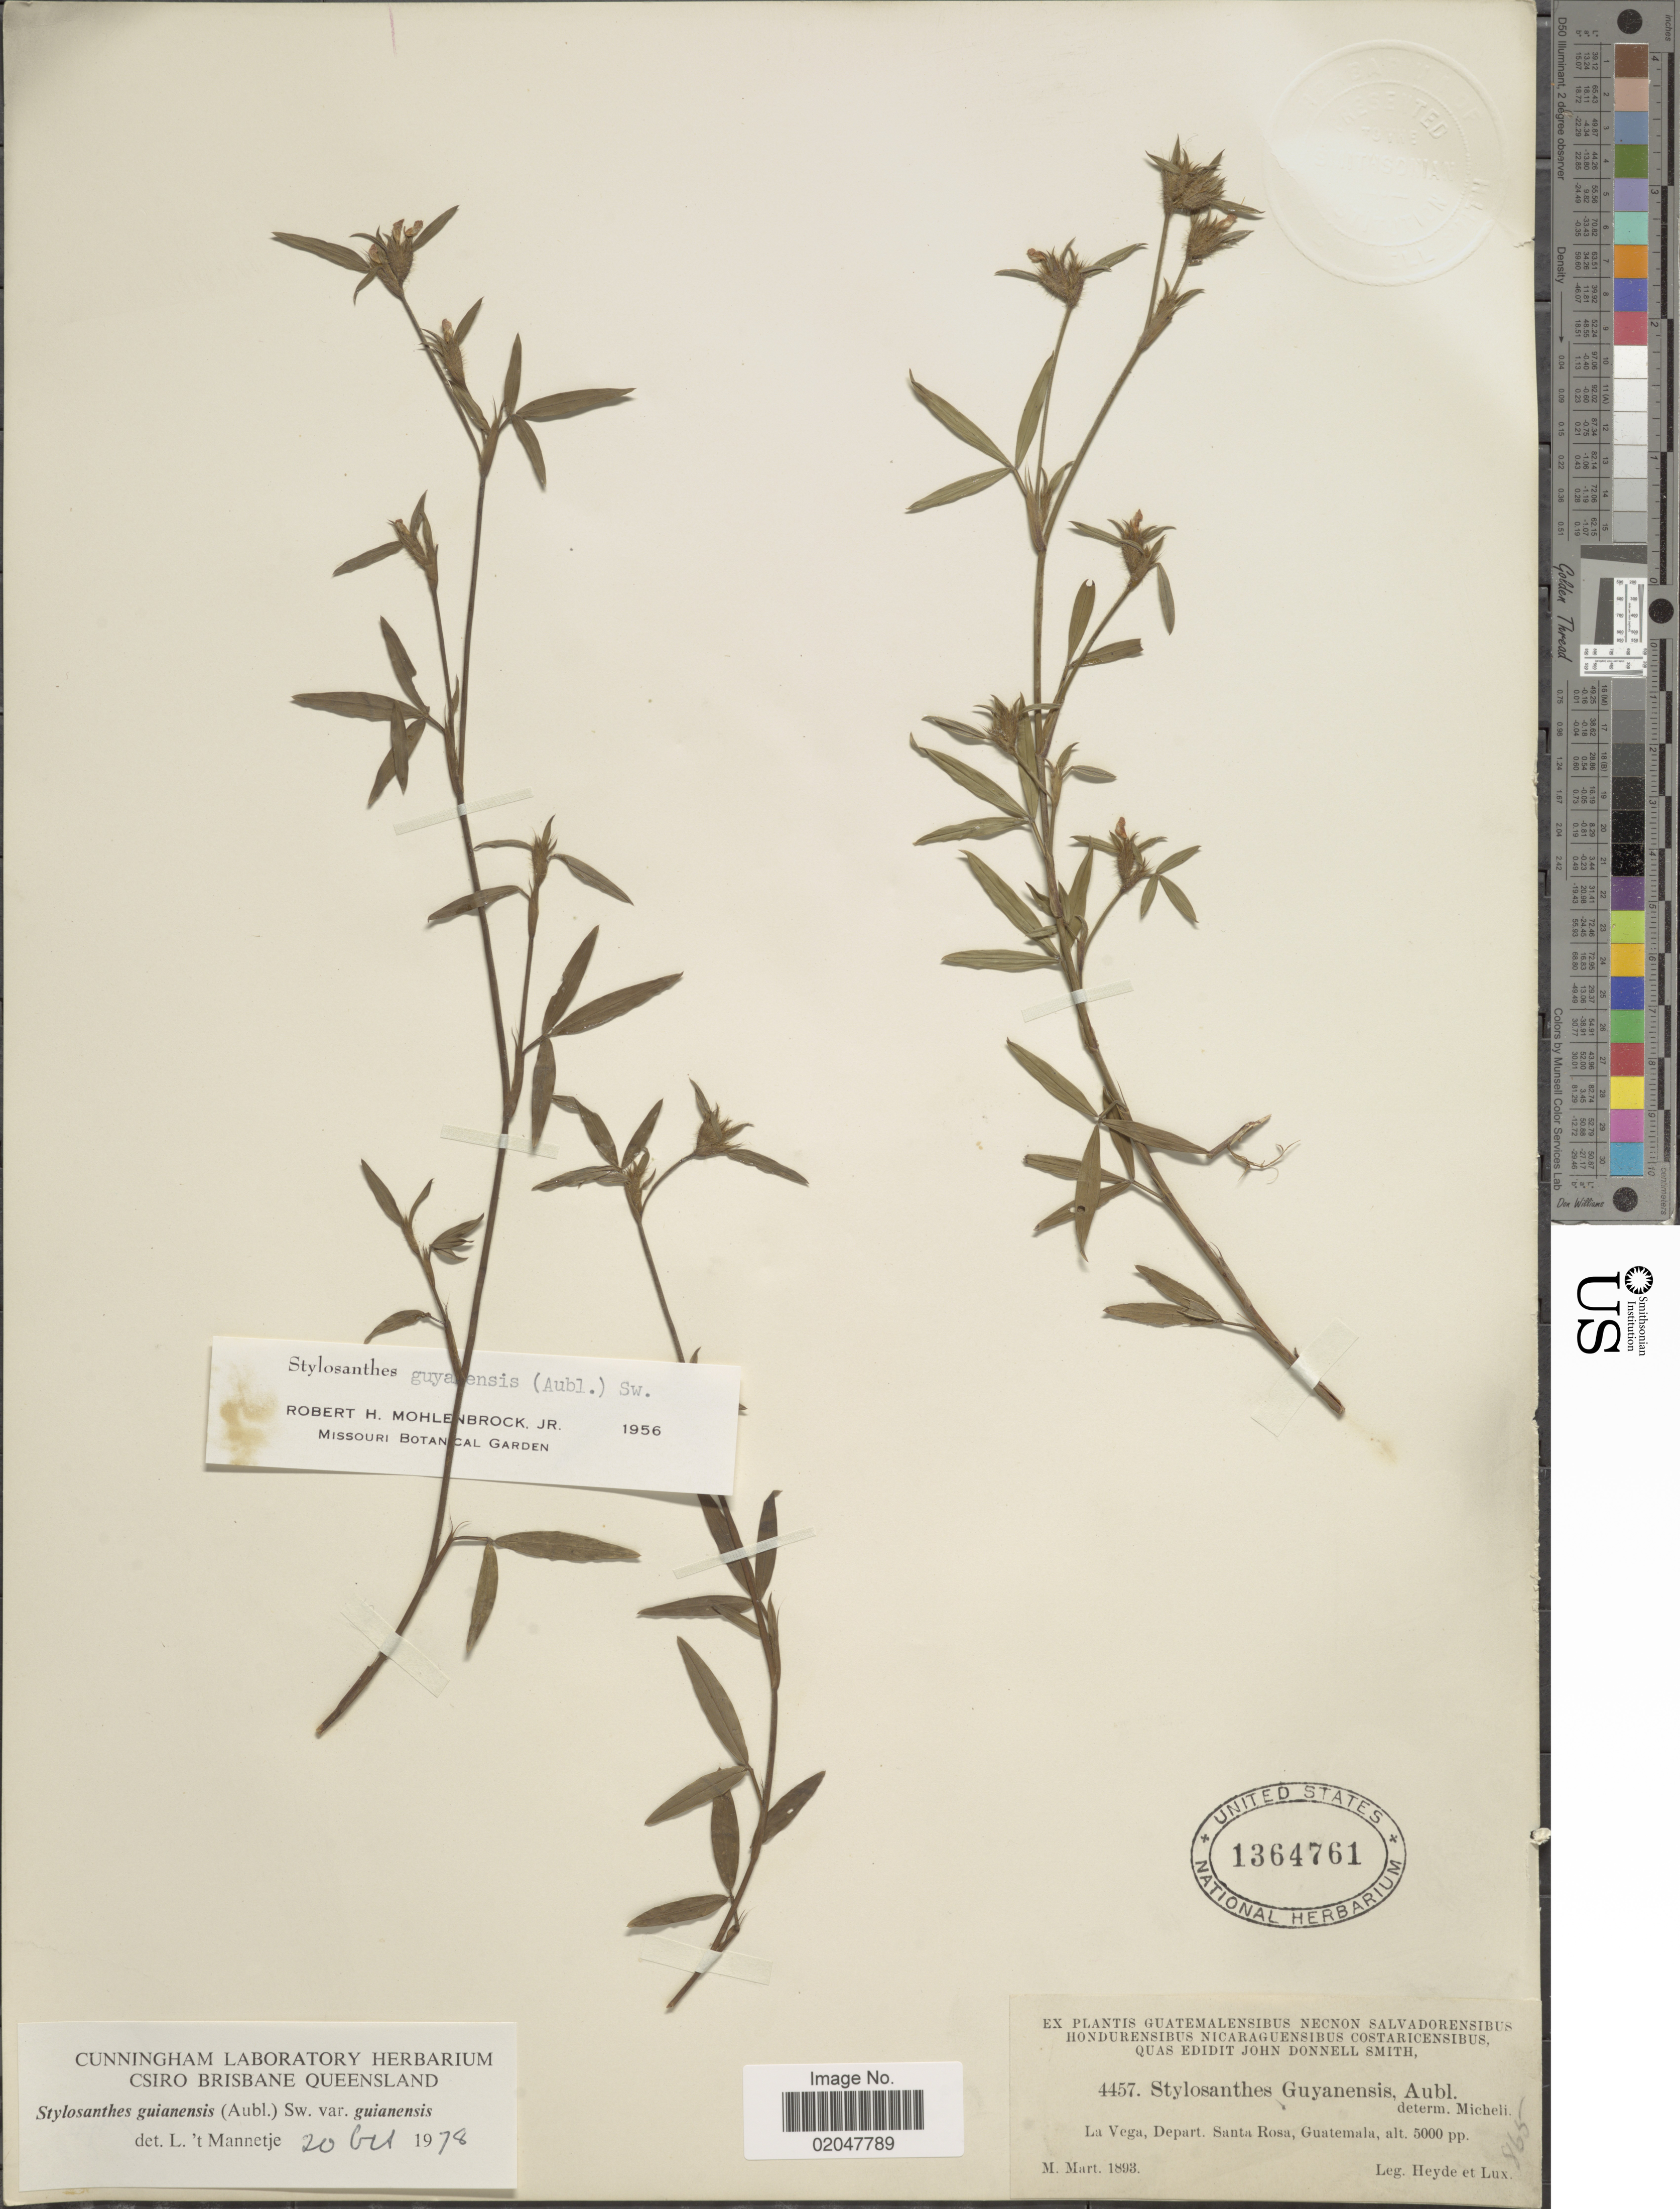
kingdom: Plantae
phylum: Tracheophyta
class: Magnoliopsida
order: Fabales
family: Fabaceae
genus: Stylosanthes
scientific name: Stylosanthes guianensis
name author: (Aubl.) Sw.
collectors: Heyde & Lux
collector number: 4457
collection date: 1893-03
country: Guatemala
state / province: Santa Rosa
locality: La Vega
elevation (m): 1524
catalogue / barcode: US 1364761